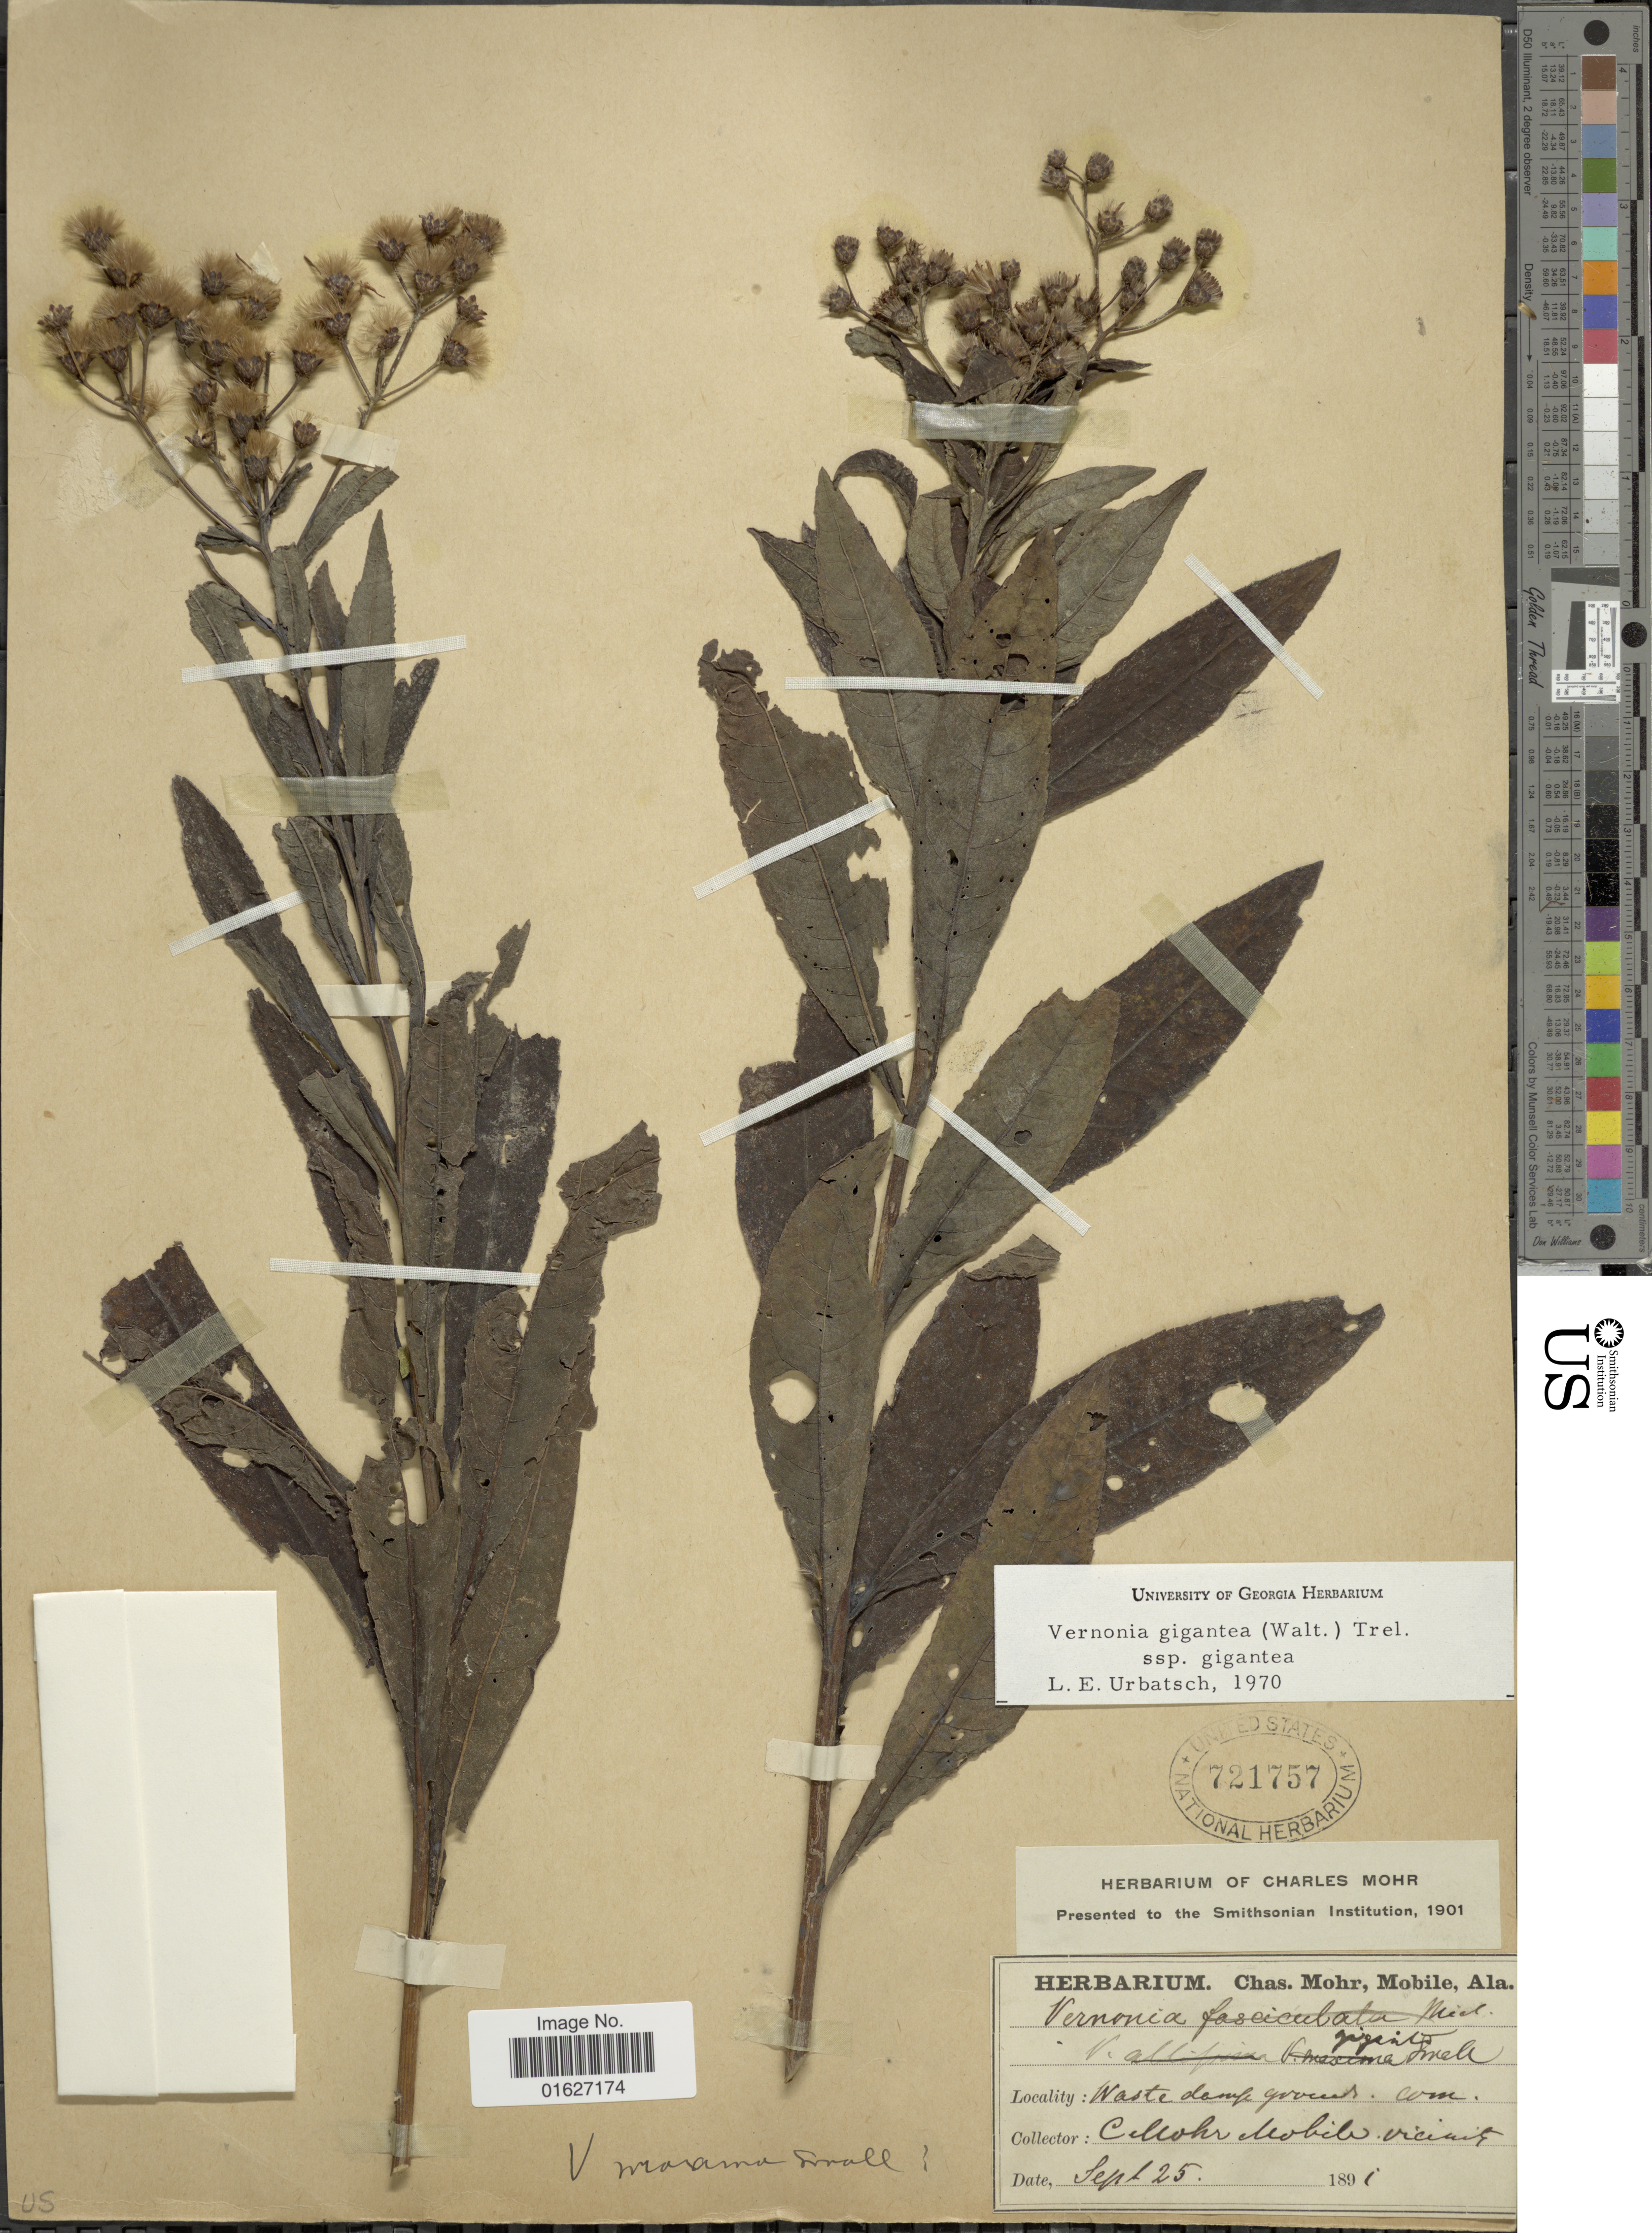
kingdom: Plantae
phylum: Tracheophyta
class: Magnoliopsida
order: Asterales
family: Asteraceae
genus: Vernonia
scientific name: Vernonia gigantea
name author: (Walter) Trel.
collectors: Mohr, C. T. (herbarium)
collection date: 1891-09-25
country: United States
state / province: Alabama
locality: Com. [unsure placement], Mobile vicinity.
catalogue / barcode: US 721757